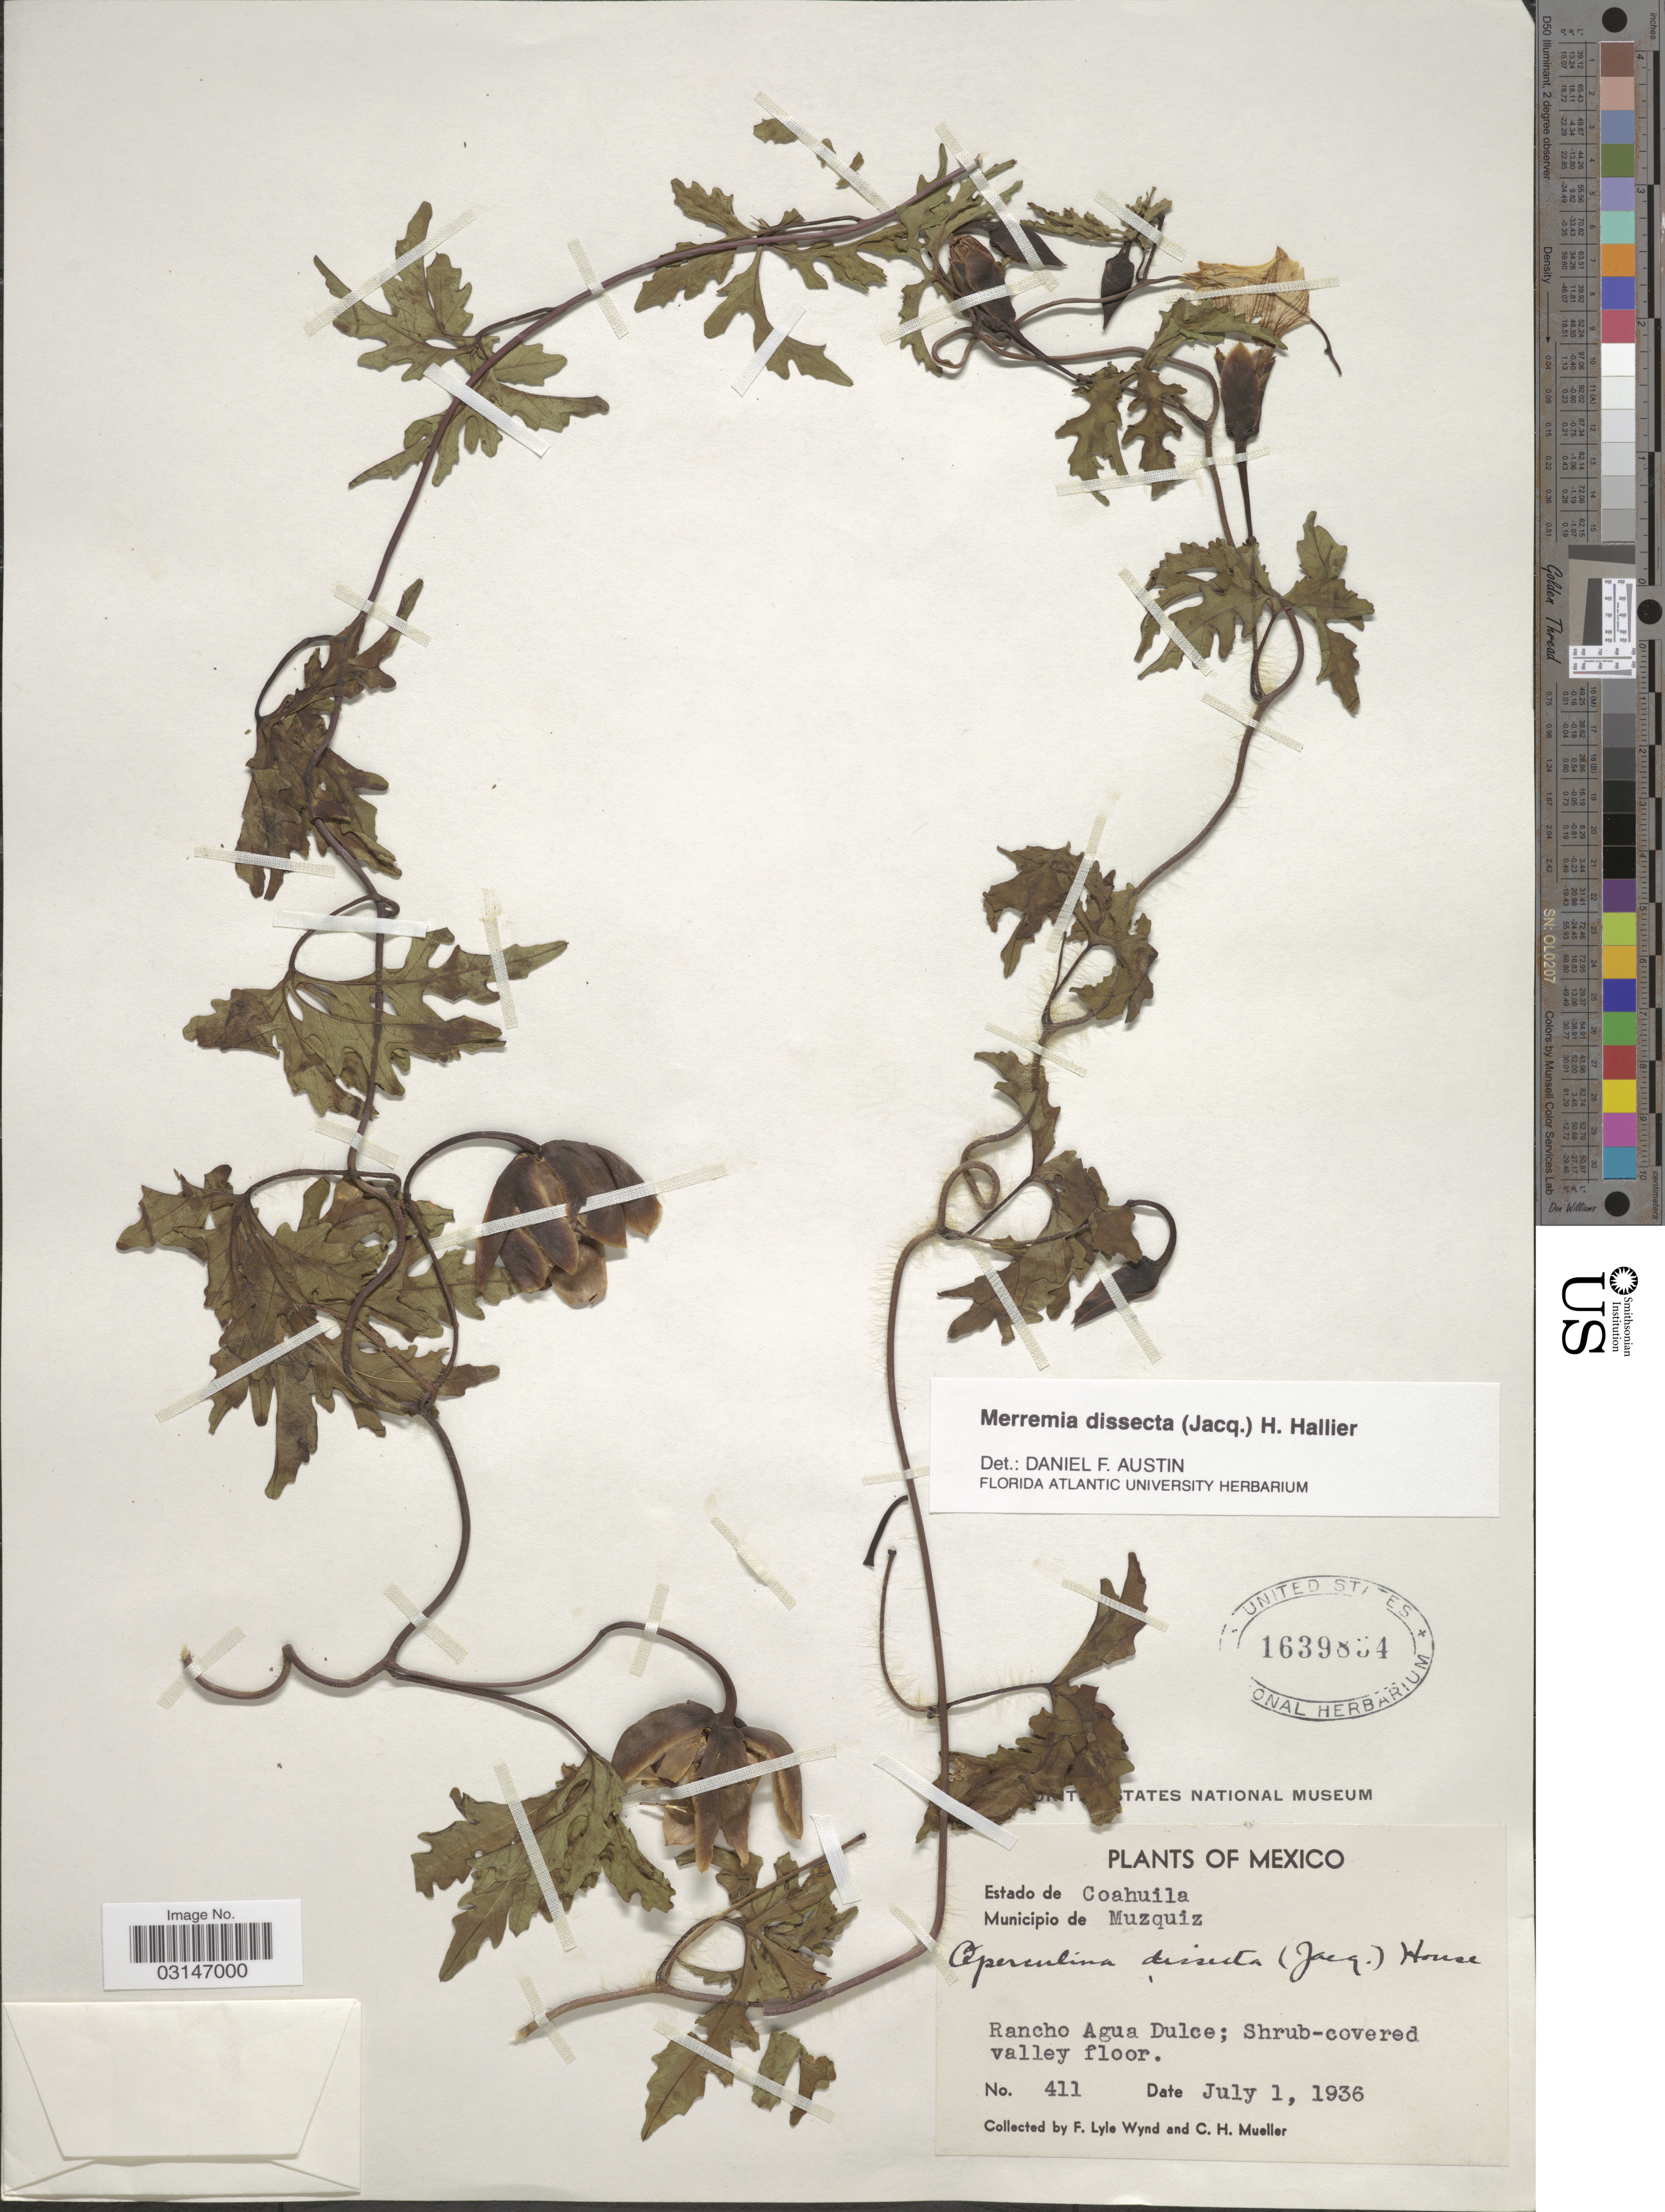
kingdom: Plantae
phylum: Tracheophyta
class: Magnoliopsida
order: Solanales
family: Convolvulaceae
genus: Distimake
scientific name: Distimake dissectus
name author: (Jacq.) A. R. Simões & Staples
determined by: Strong, Mark T., (BOT), Smithsonian Institution - National Museum of Natural History (UNITED STATES)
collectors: F. L. Wynd & C. H. Mueller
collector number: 411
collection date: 1936-07-01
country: Mexico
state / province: Coahuila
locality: Municipio de Muzquiz, Rancho Agua Dulce.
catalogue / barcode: US 1639854